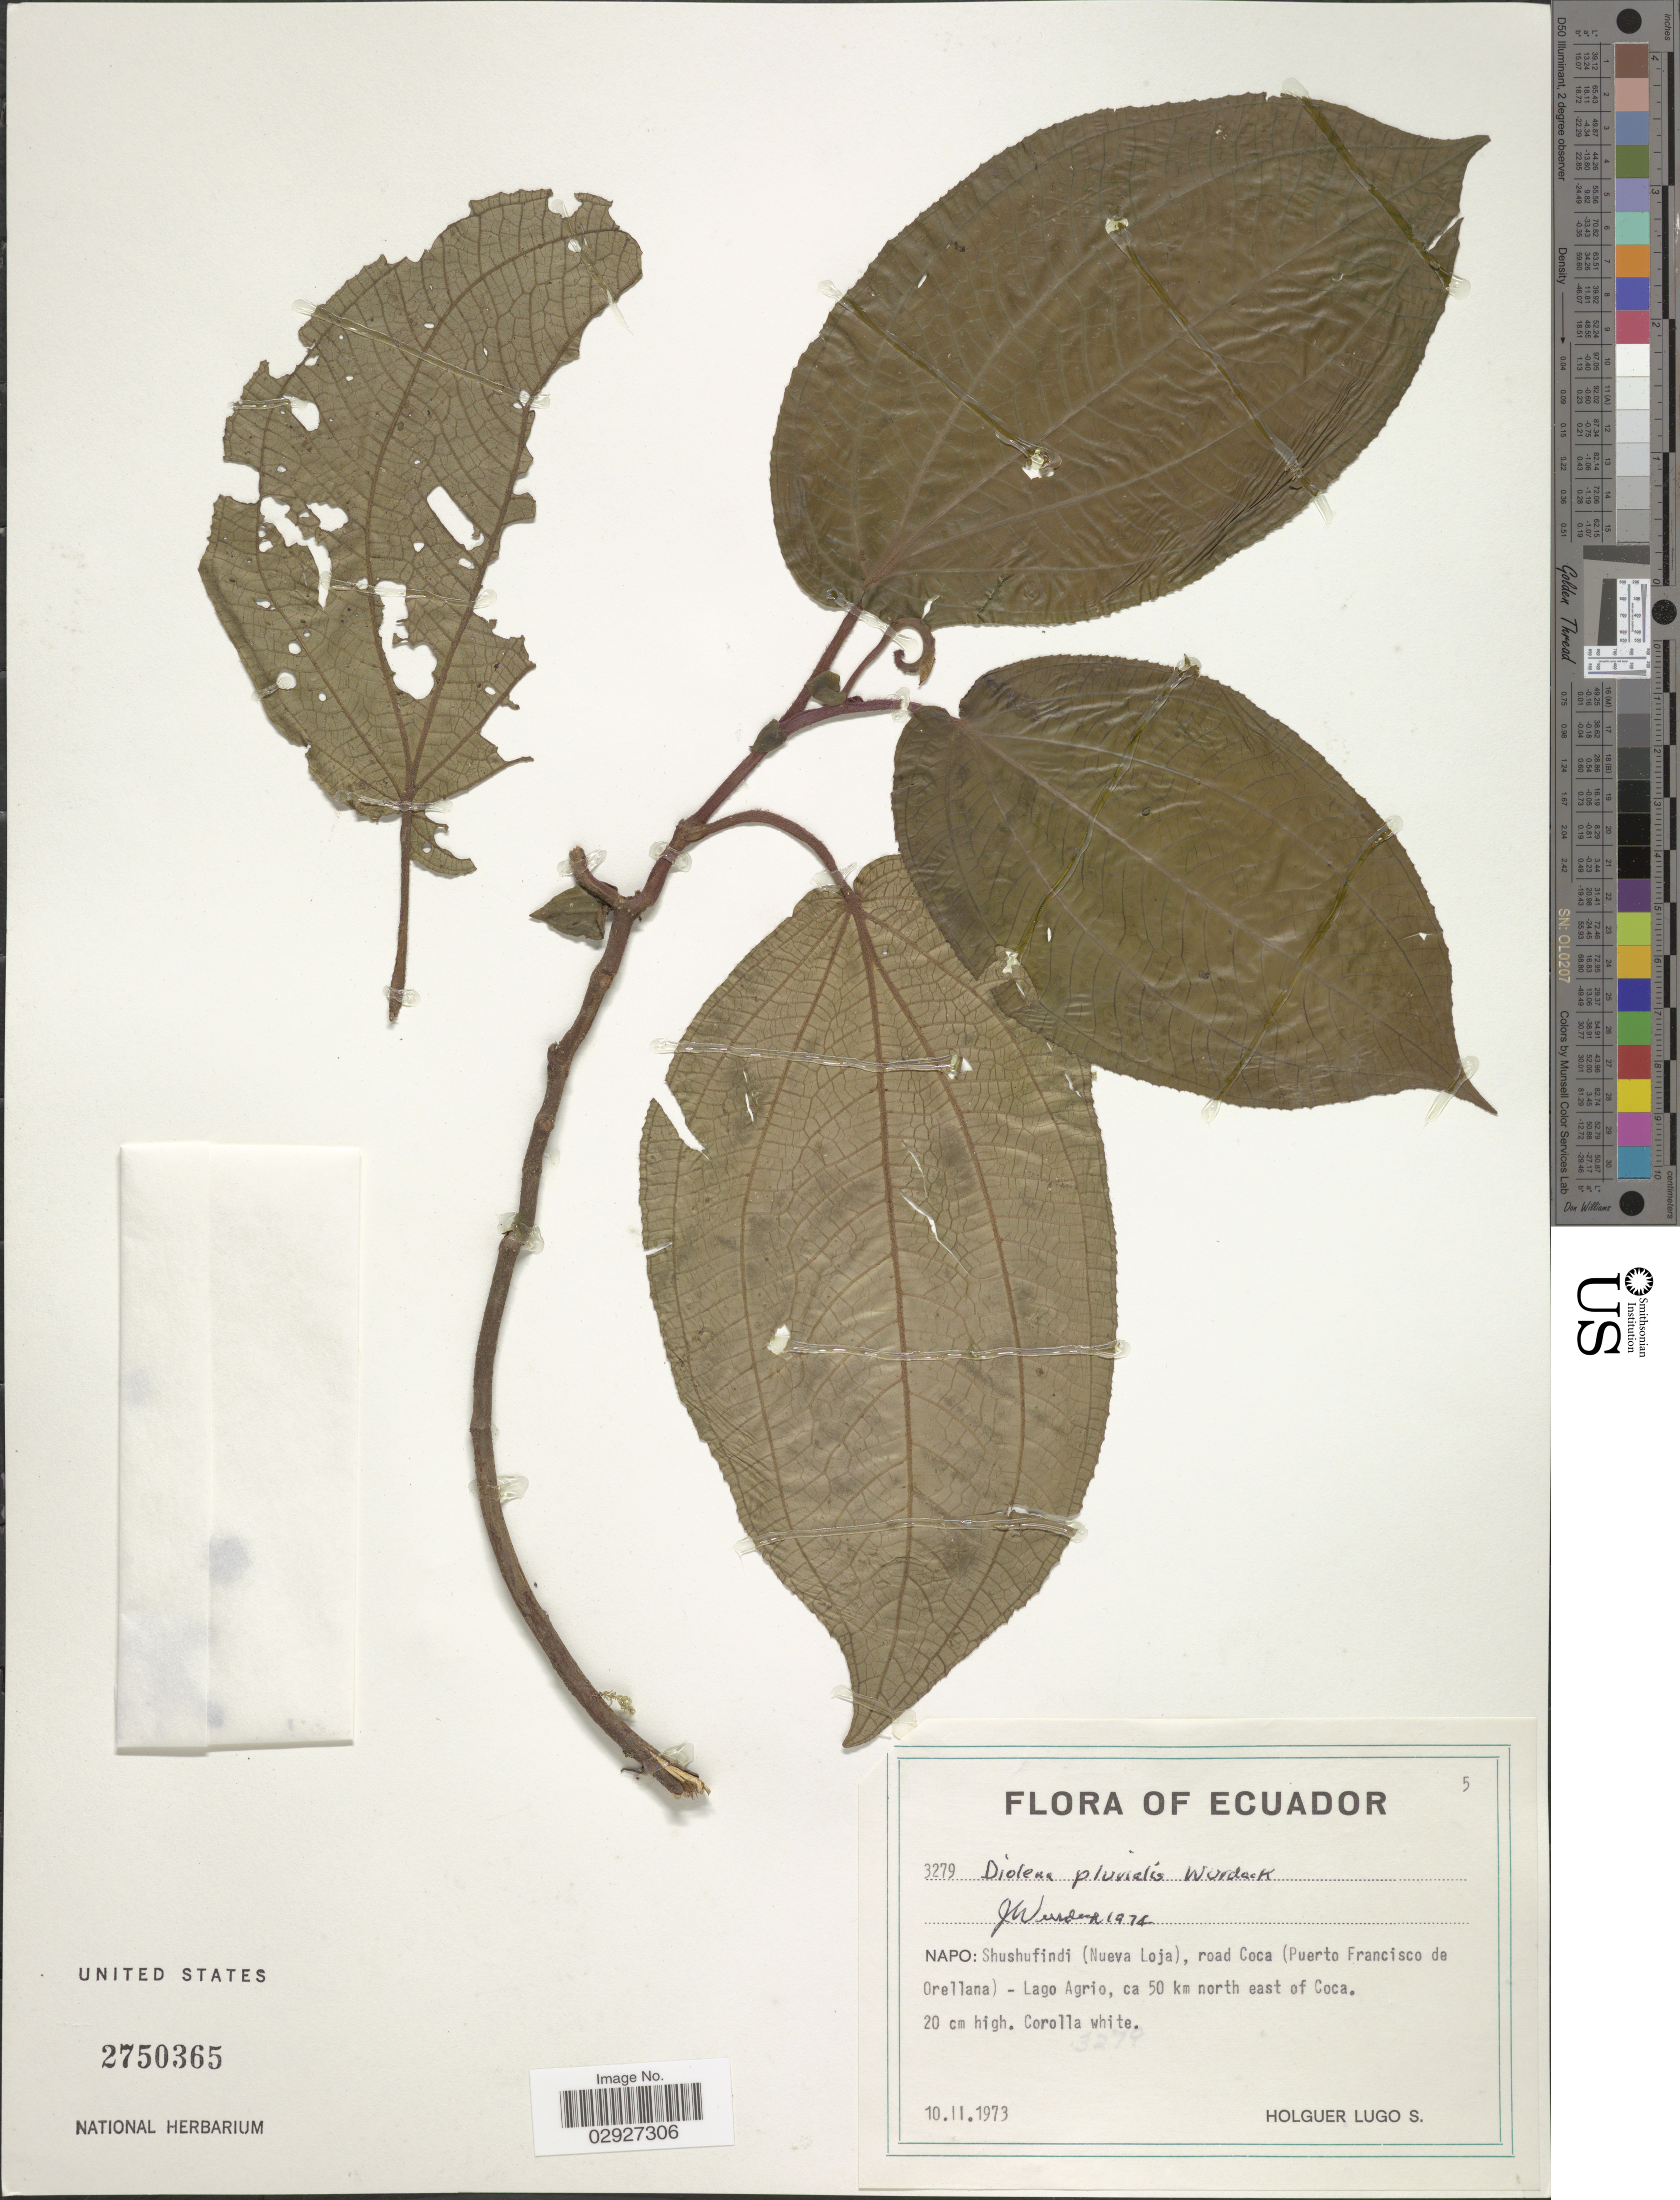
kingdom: Plantae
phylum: Tracheophyta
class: Magnoliopsida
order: Myrtales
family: Melastomataceae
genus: Triolena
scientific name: Triolena pluvialis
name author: (Wurdack) Wurdack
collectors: H. Lugo S.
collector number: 3279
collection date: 1973-11-10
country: Ecuador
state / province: Napo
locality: Shushufindi (Nueva Loja), road Coca (Puerto Francisco de Orellana) - Lago Agrio, ca 50 km north east of Coca.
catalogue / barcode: US 2750365